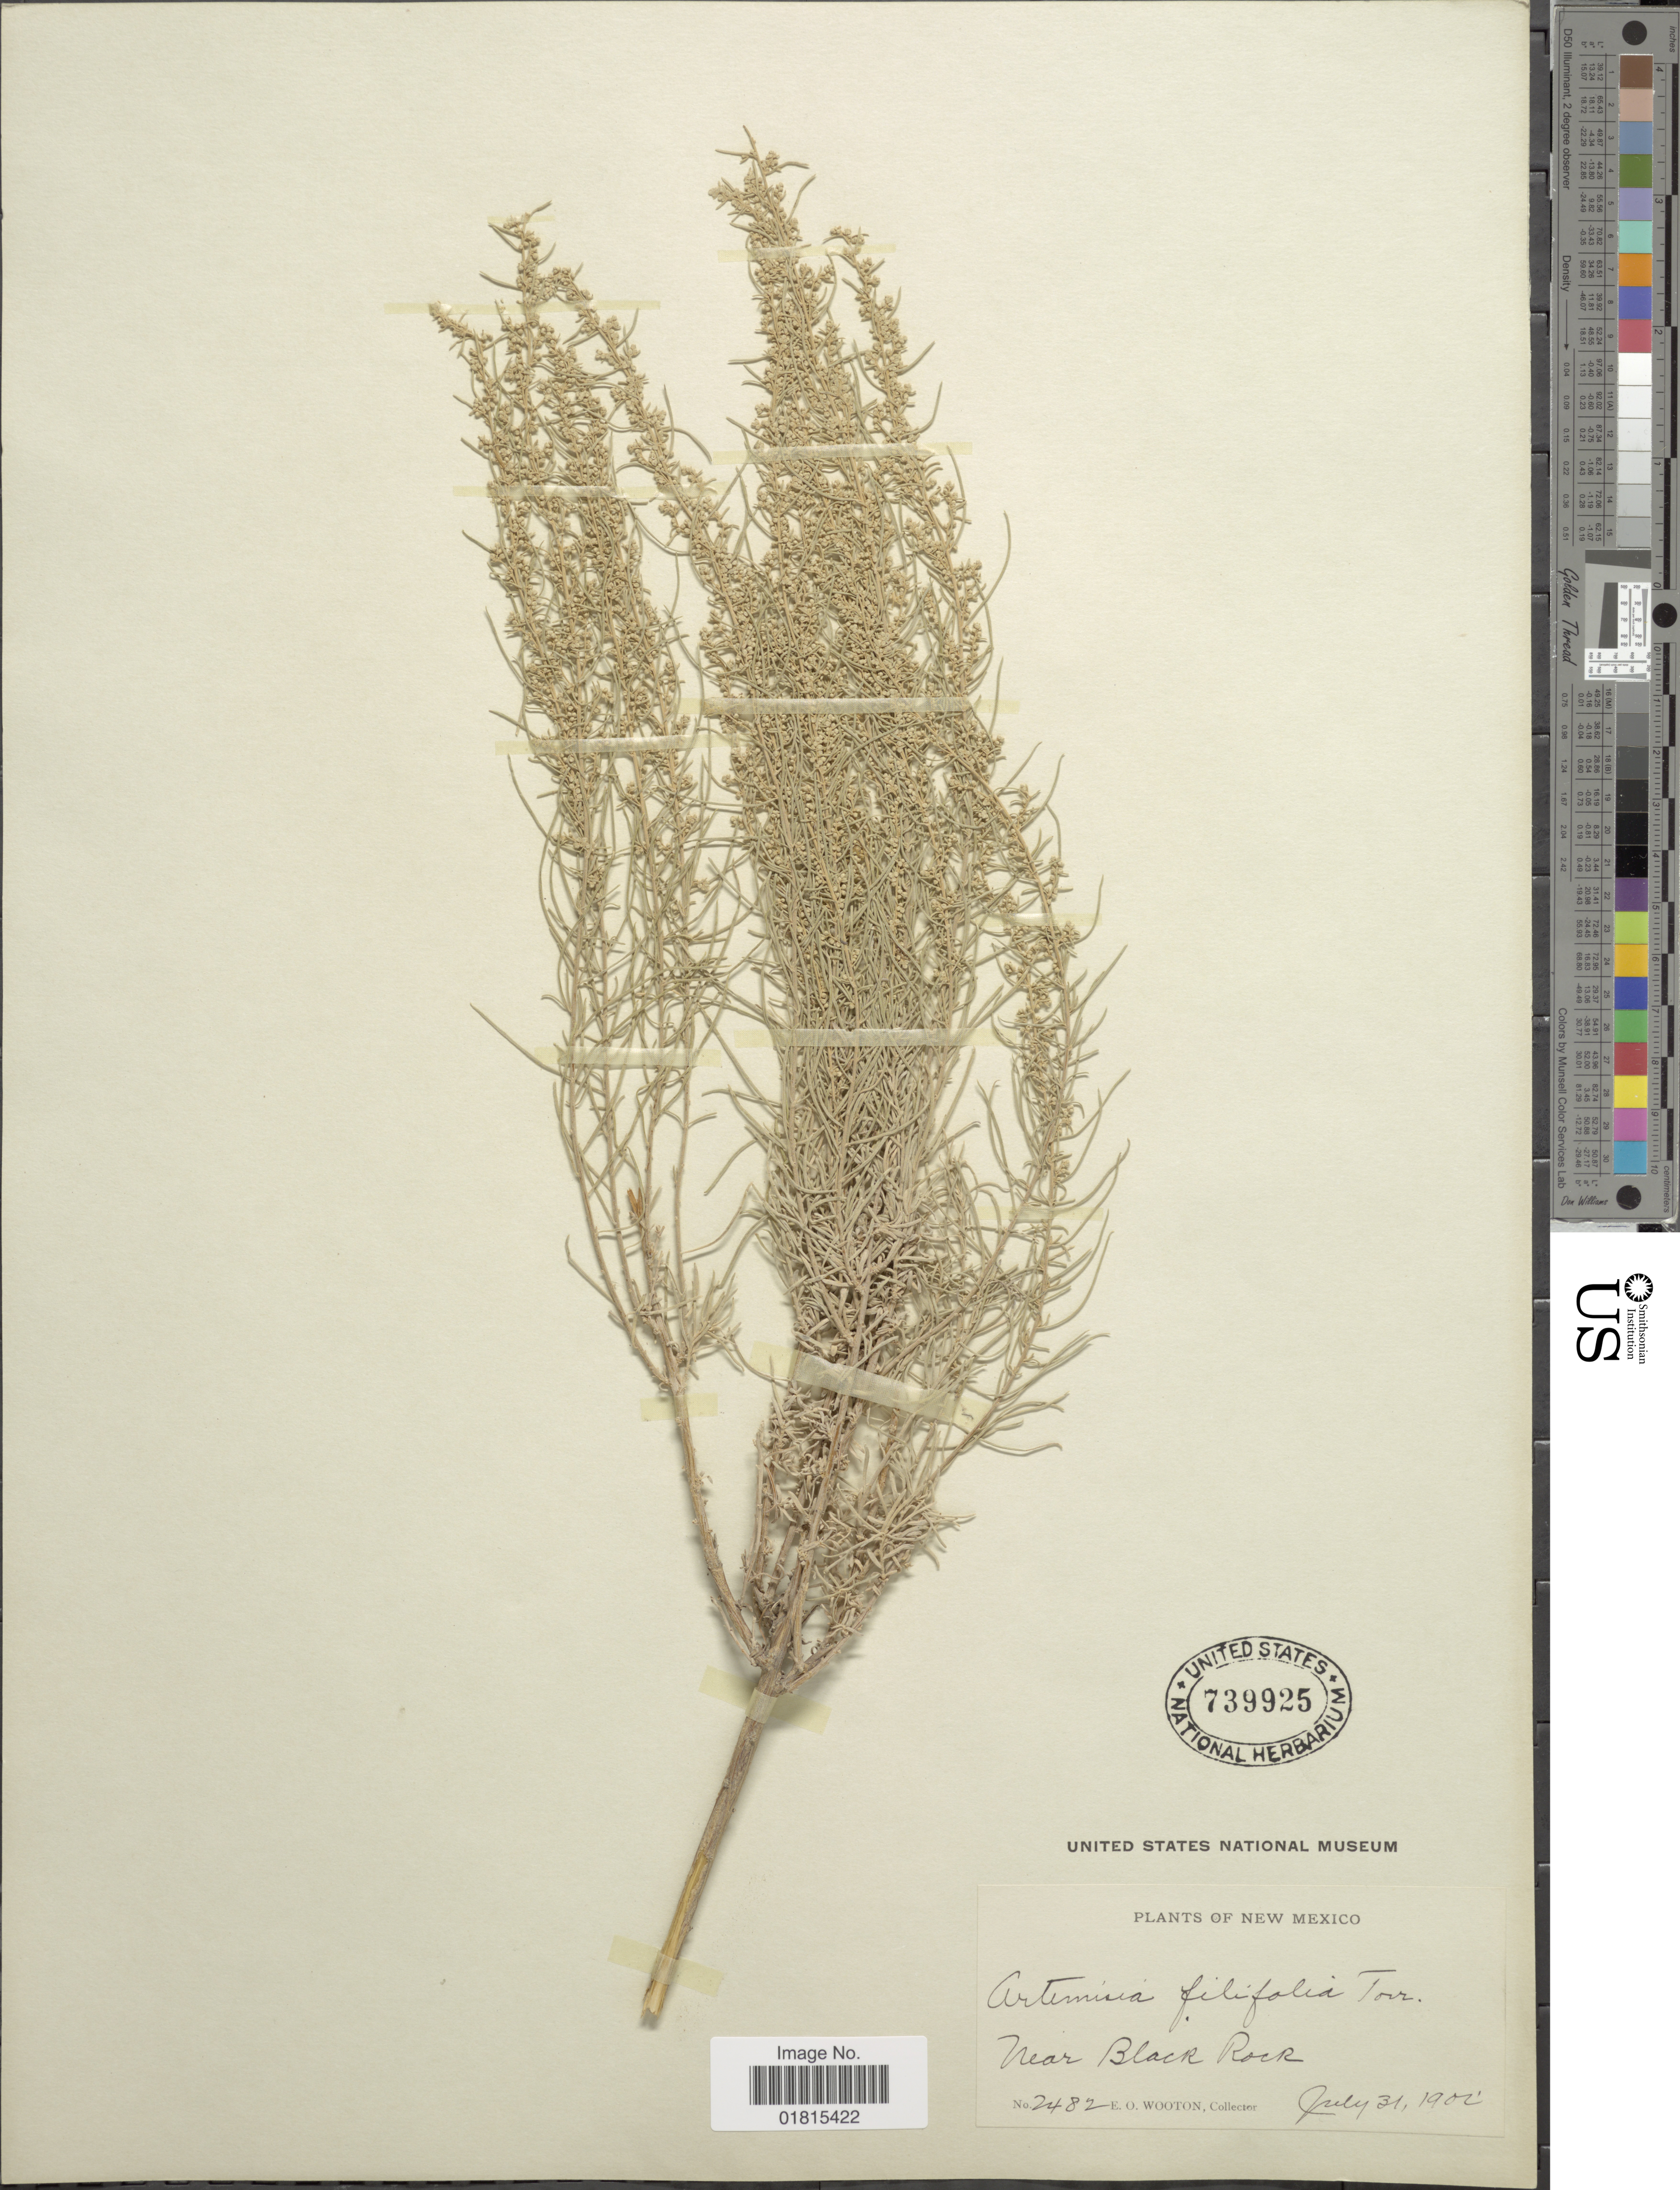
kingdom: Plantae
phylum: Tracheophyta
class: Magnoliopsida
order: Asterales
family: Asteraceae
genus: Artemisia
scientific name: Artemisia filifolia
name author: Torr.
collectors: E. O. Wooton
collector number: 2482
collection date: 1902-07-31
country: United States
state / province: New Mexico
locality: Near Black Rock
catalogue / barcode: US 739925